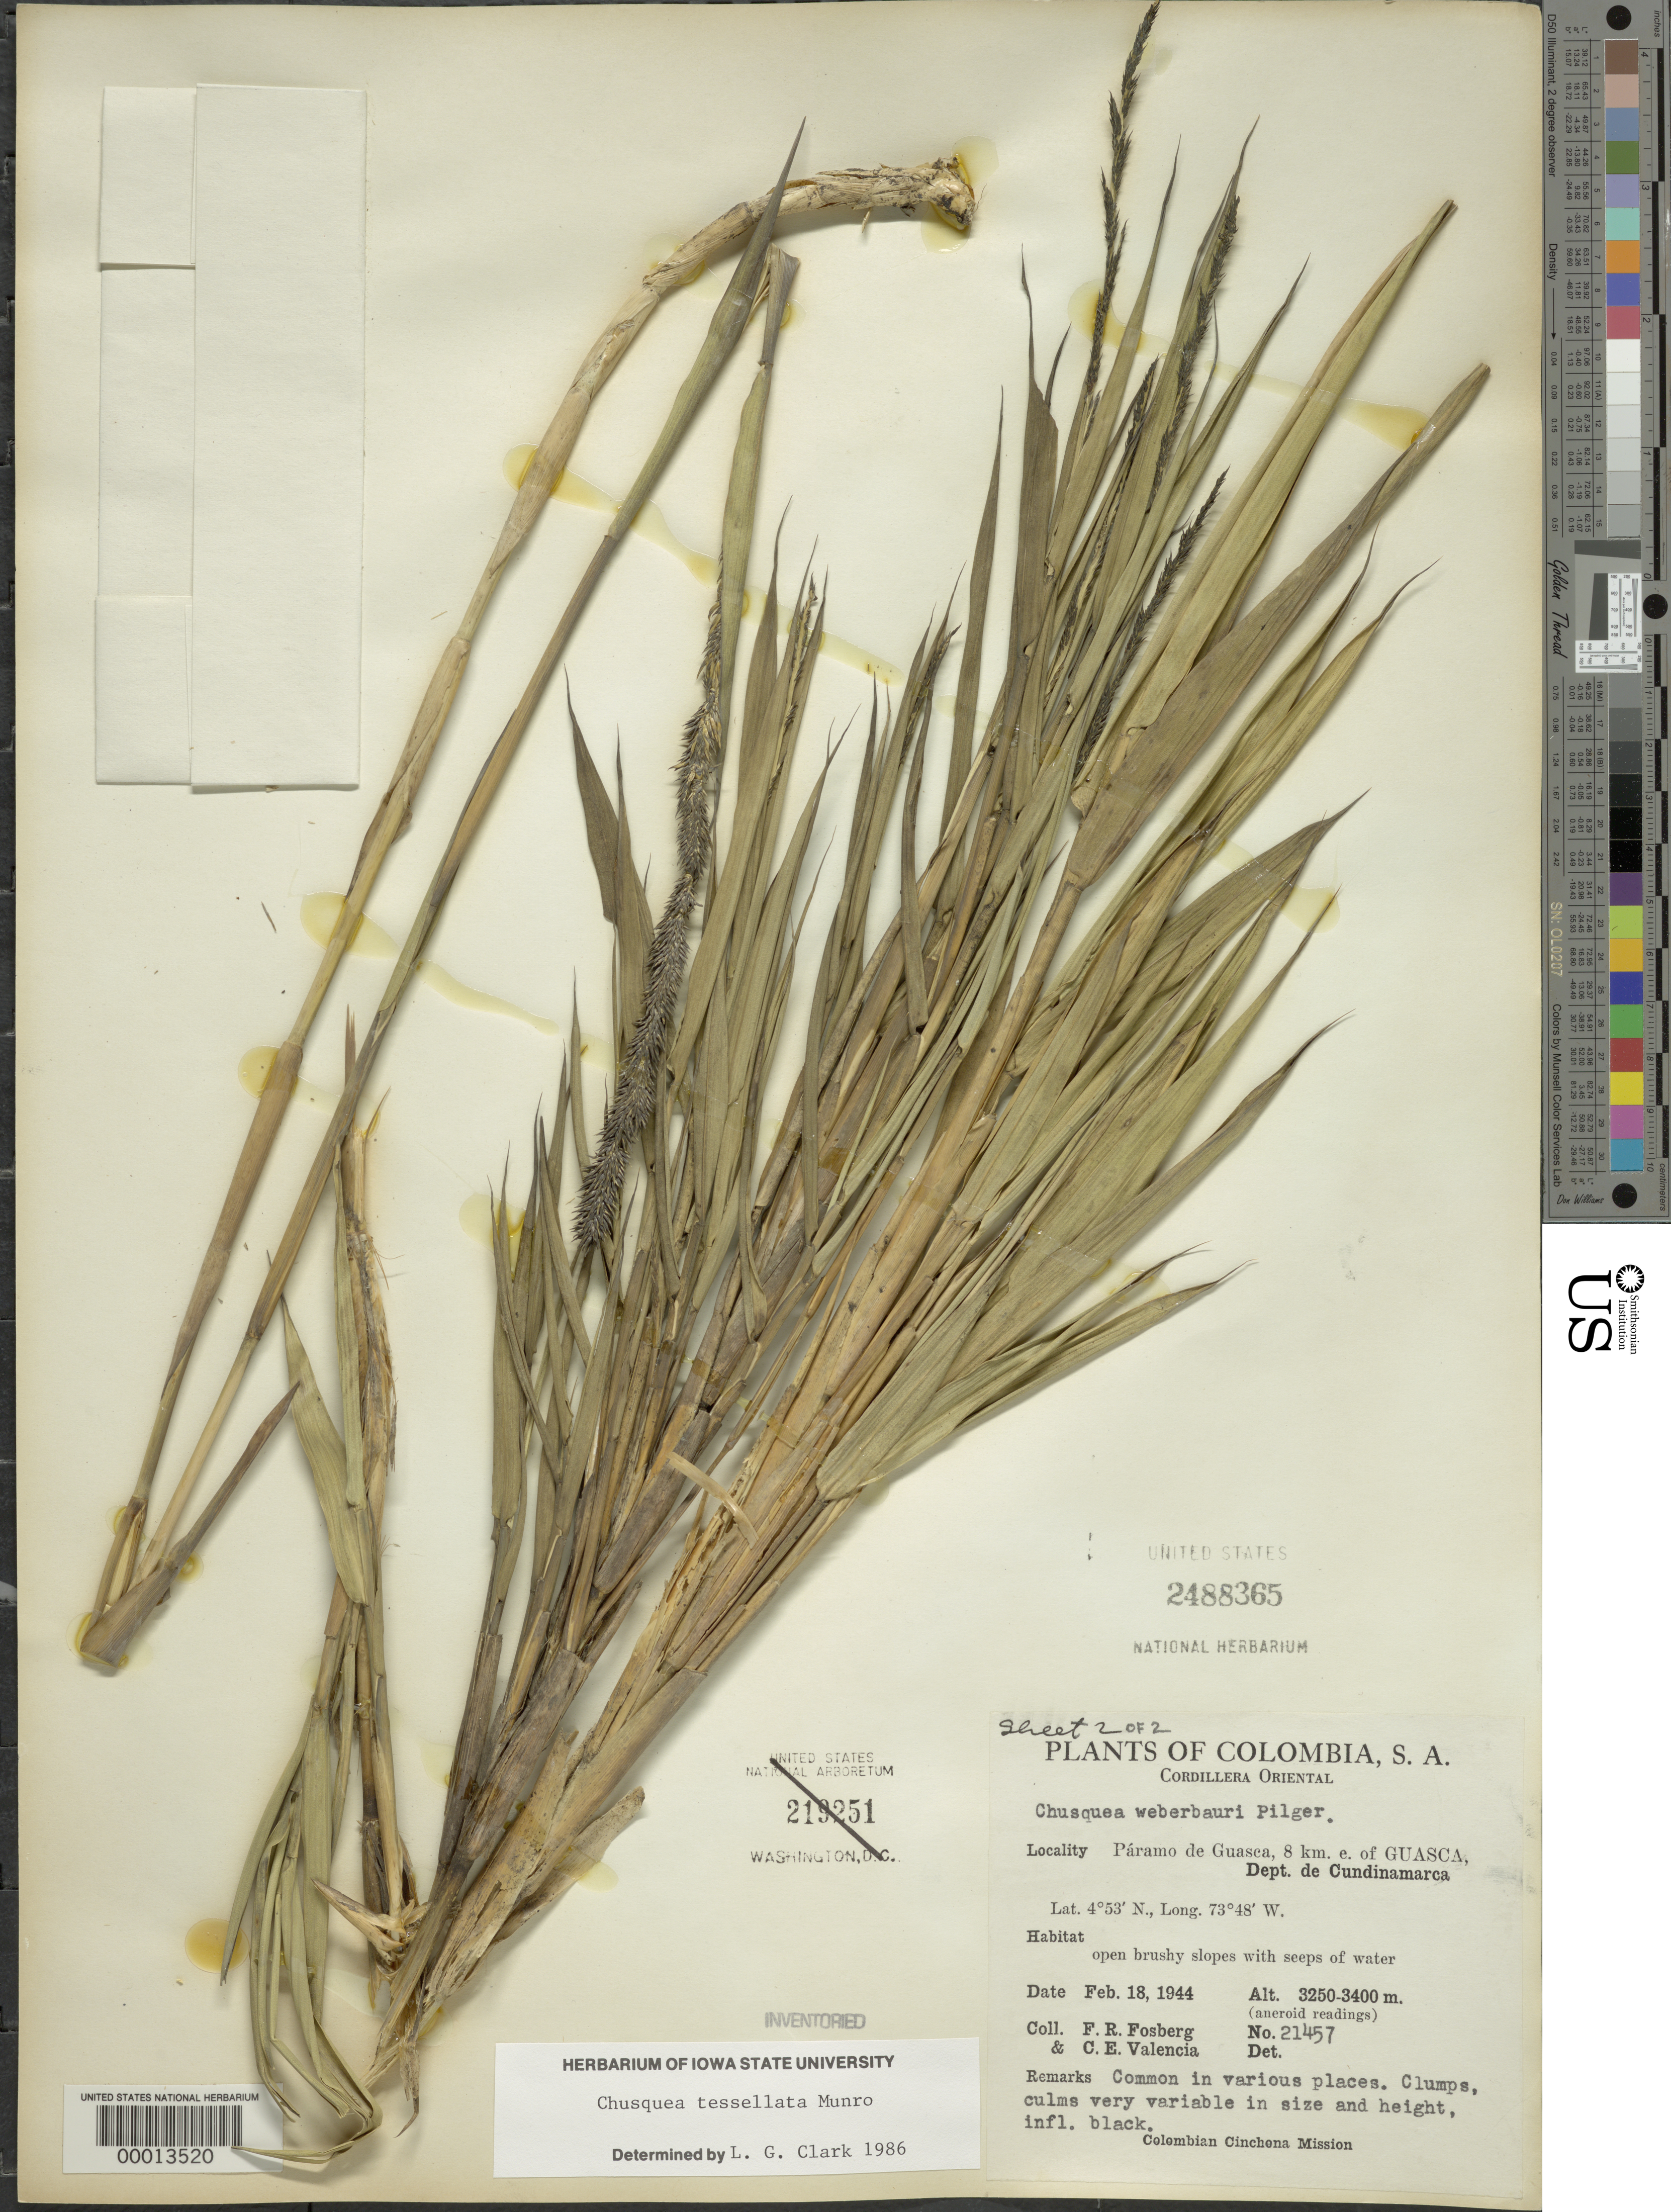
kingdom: Plantae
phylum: Tracheophyta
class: Liliopsida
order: Poales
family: Poaceae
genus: Chusquea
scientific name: Chusquea tessellata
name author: Munro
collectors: F. R. Fosberg & C. Valencia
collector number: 21457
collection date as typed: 18 Feb 1944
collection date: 1944-02-18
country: Colombia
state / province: Cundinamarca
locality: Paramo de Guasca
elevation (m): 3250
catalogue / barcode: US 2488365